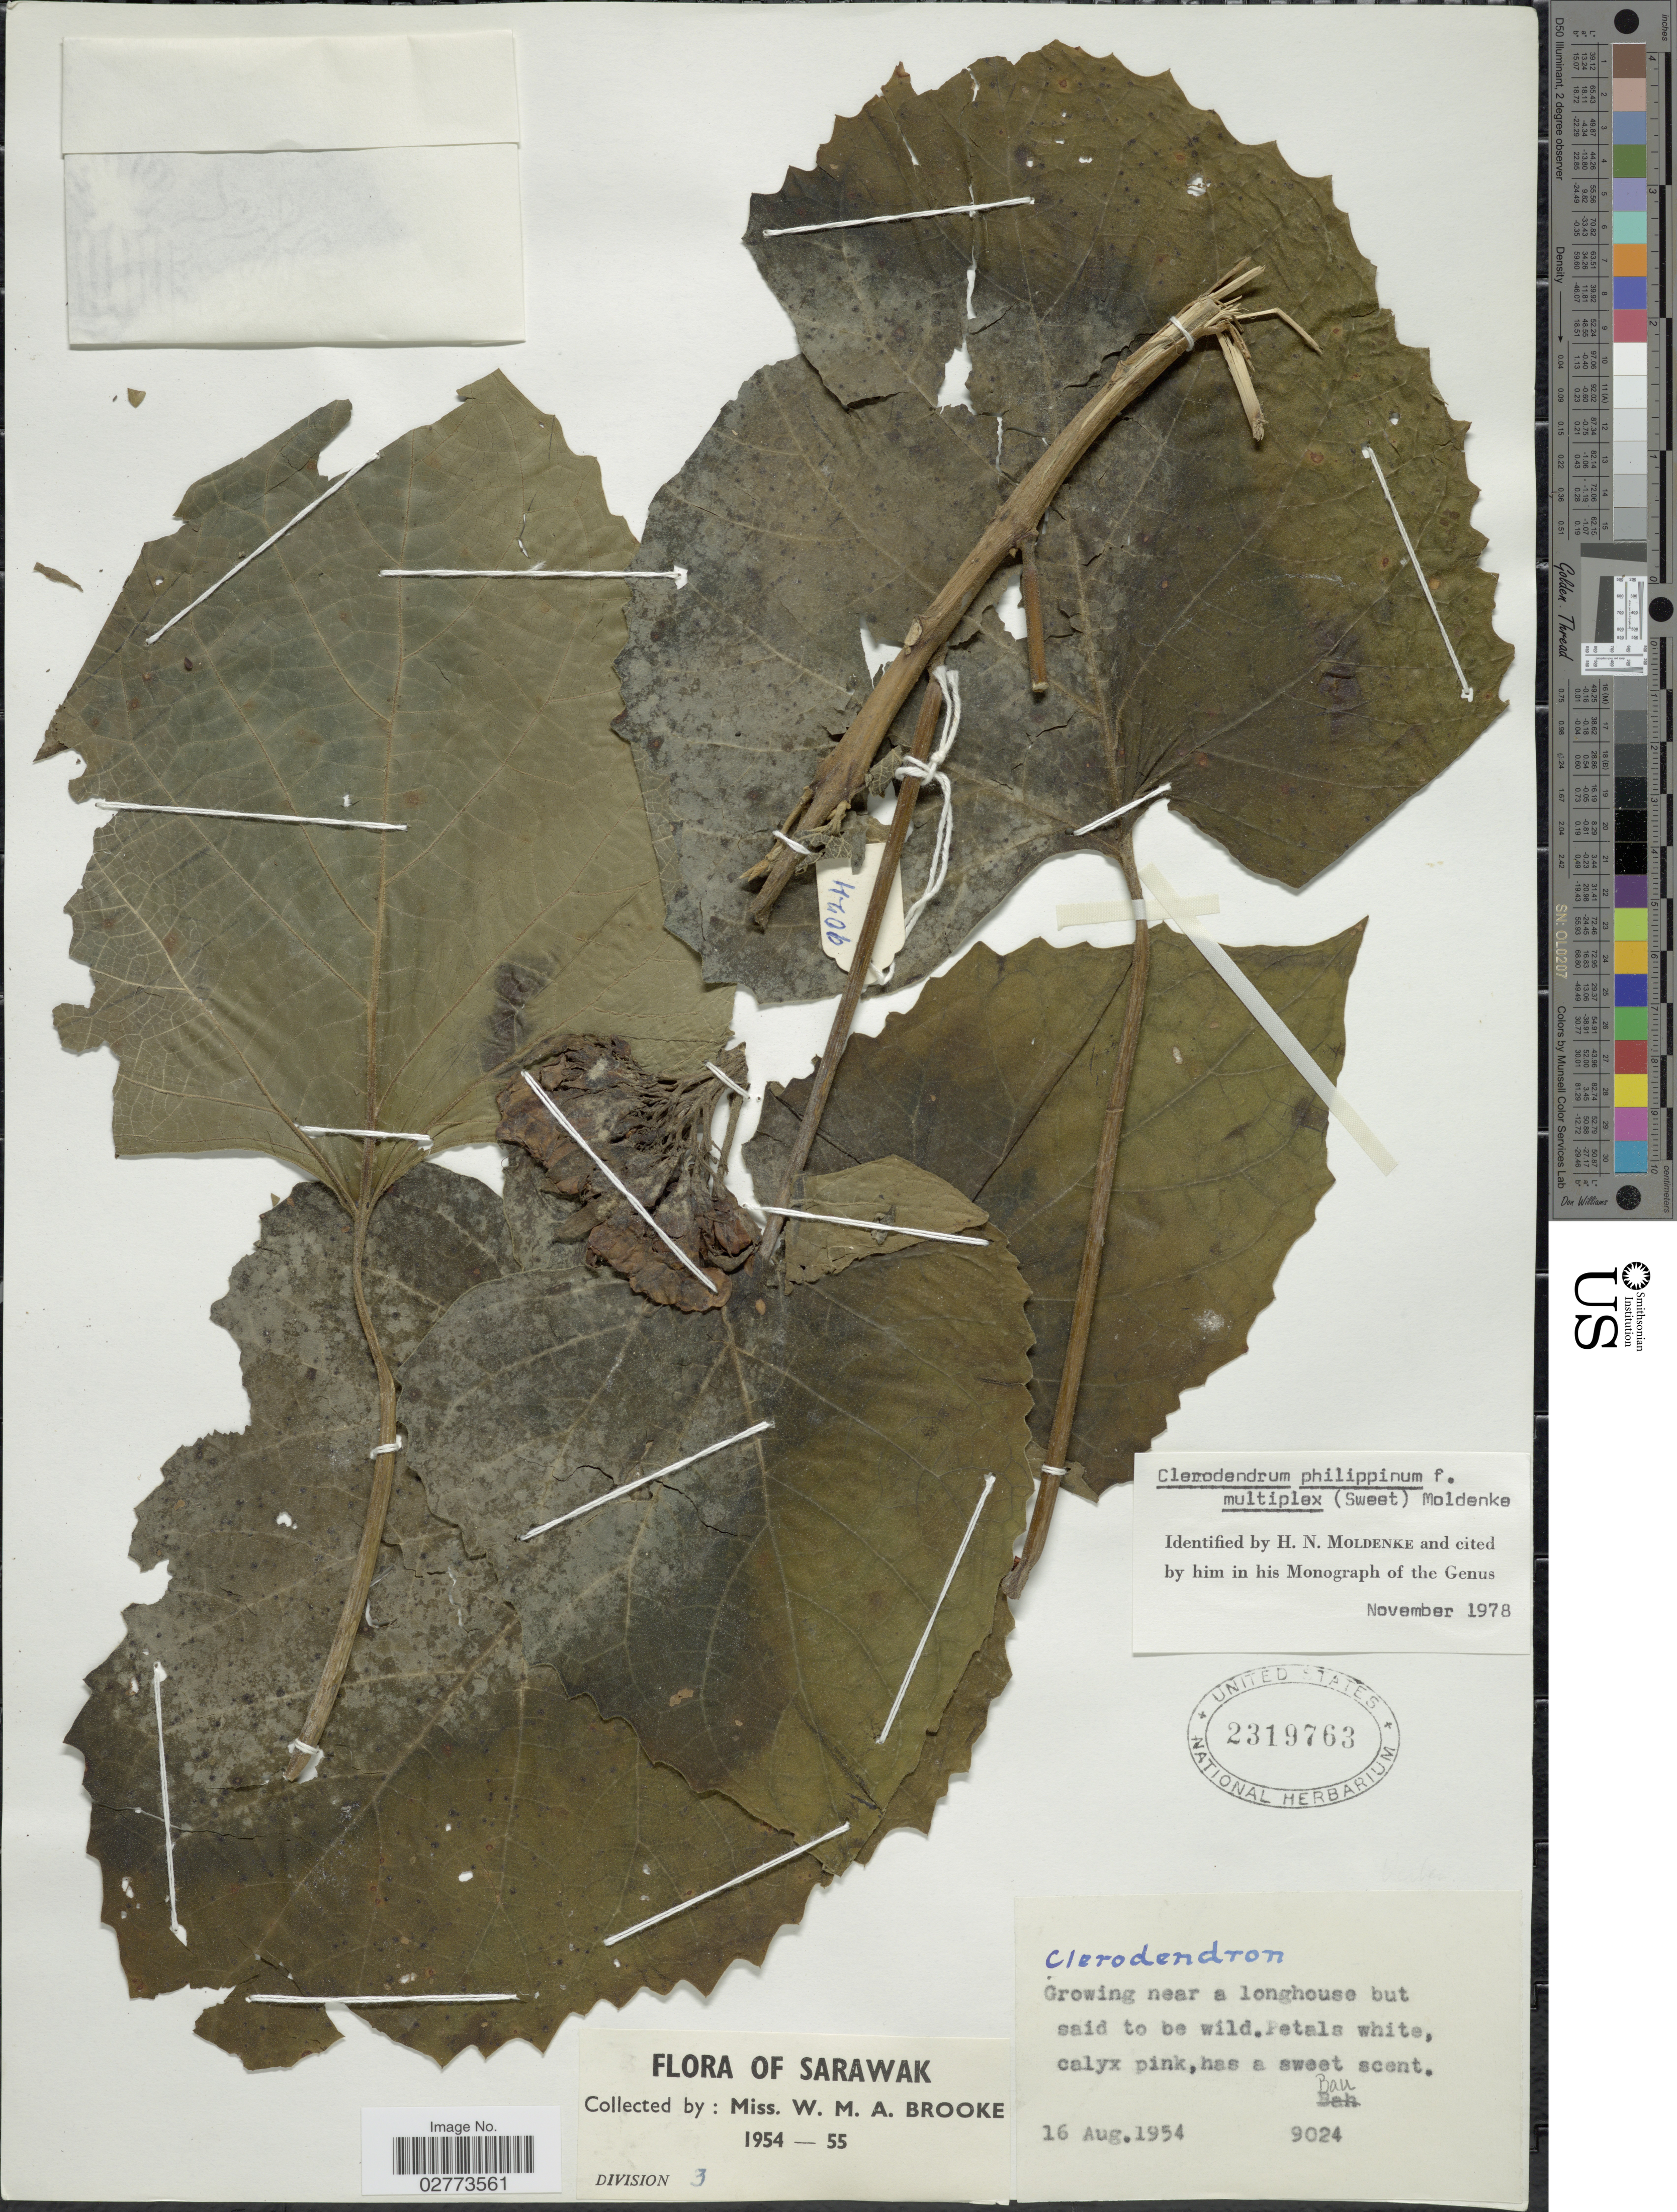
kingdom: Plantae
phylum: Tracheophyta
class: Magnoliopsida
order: Lamiales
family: Lamiaceae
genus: Clerodendrum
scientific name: Clerodendrum philippinum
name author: Schauer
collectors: W. Brooke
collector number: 9024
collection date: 1954-08-16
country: Malaysia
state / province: Sarawak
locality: Growing near a longhouse but said to be wild. Bau.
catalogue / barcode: US 2319763